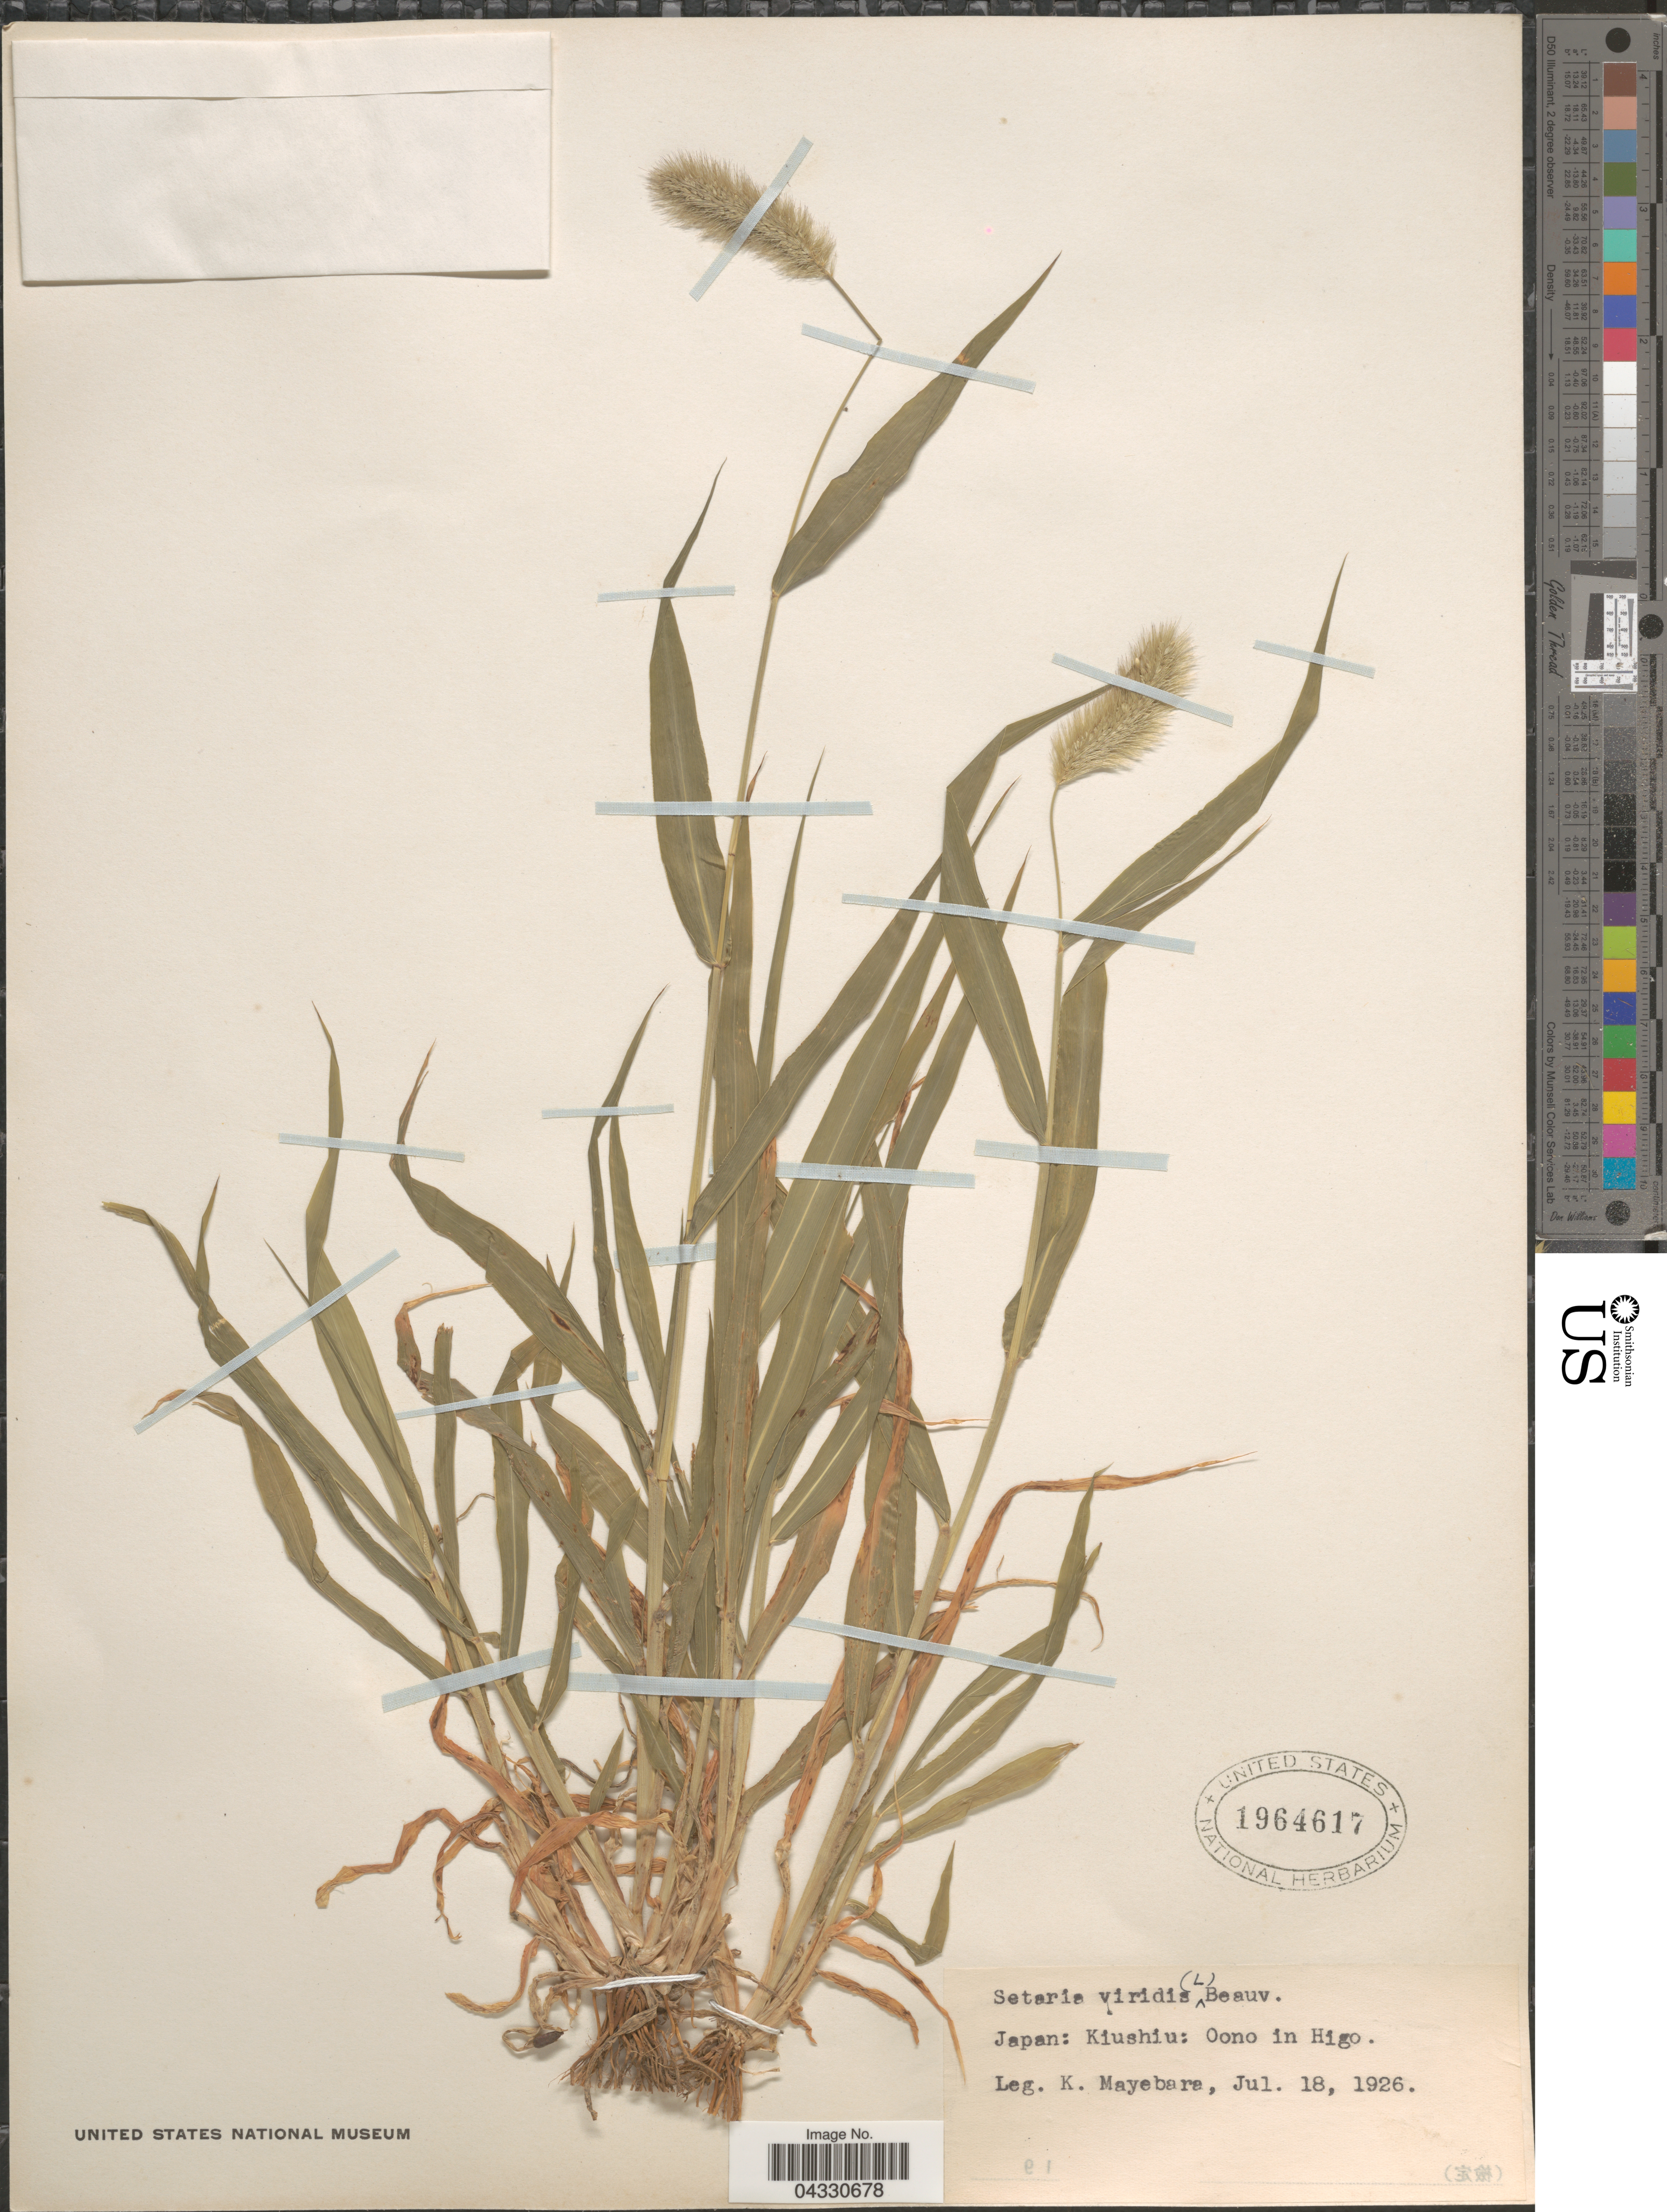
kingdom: Plantae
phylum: Tracheophyta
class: Liliopsida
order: Poales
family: Poaceae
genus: Setaria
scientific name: Setaria viridis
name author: (L.) P. Beauv.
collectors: K. Mayebara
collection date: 1926-07-18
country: Japan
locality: Kiushiu: Oono in Higo.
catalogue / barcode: US 1964617